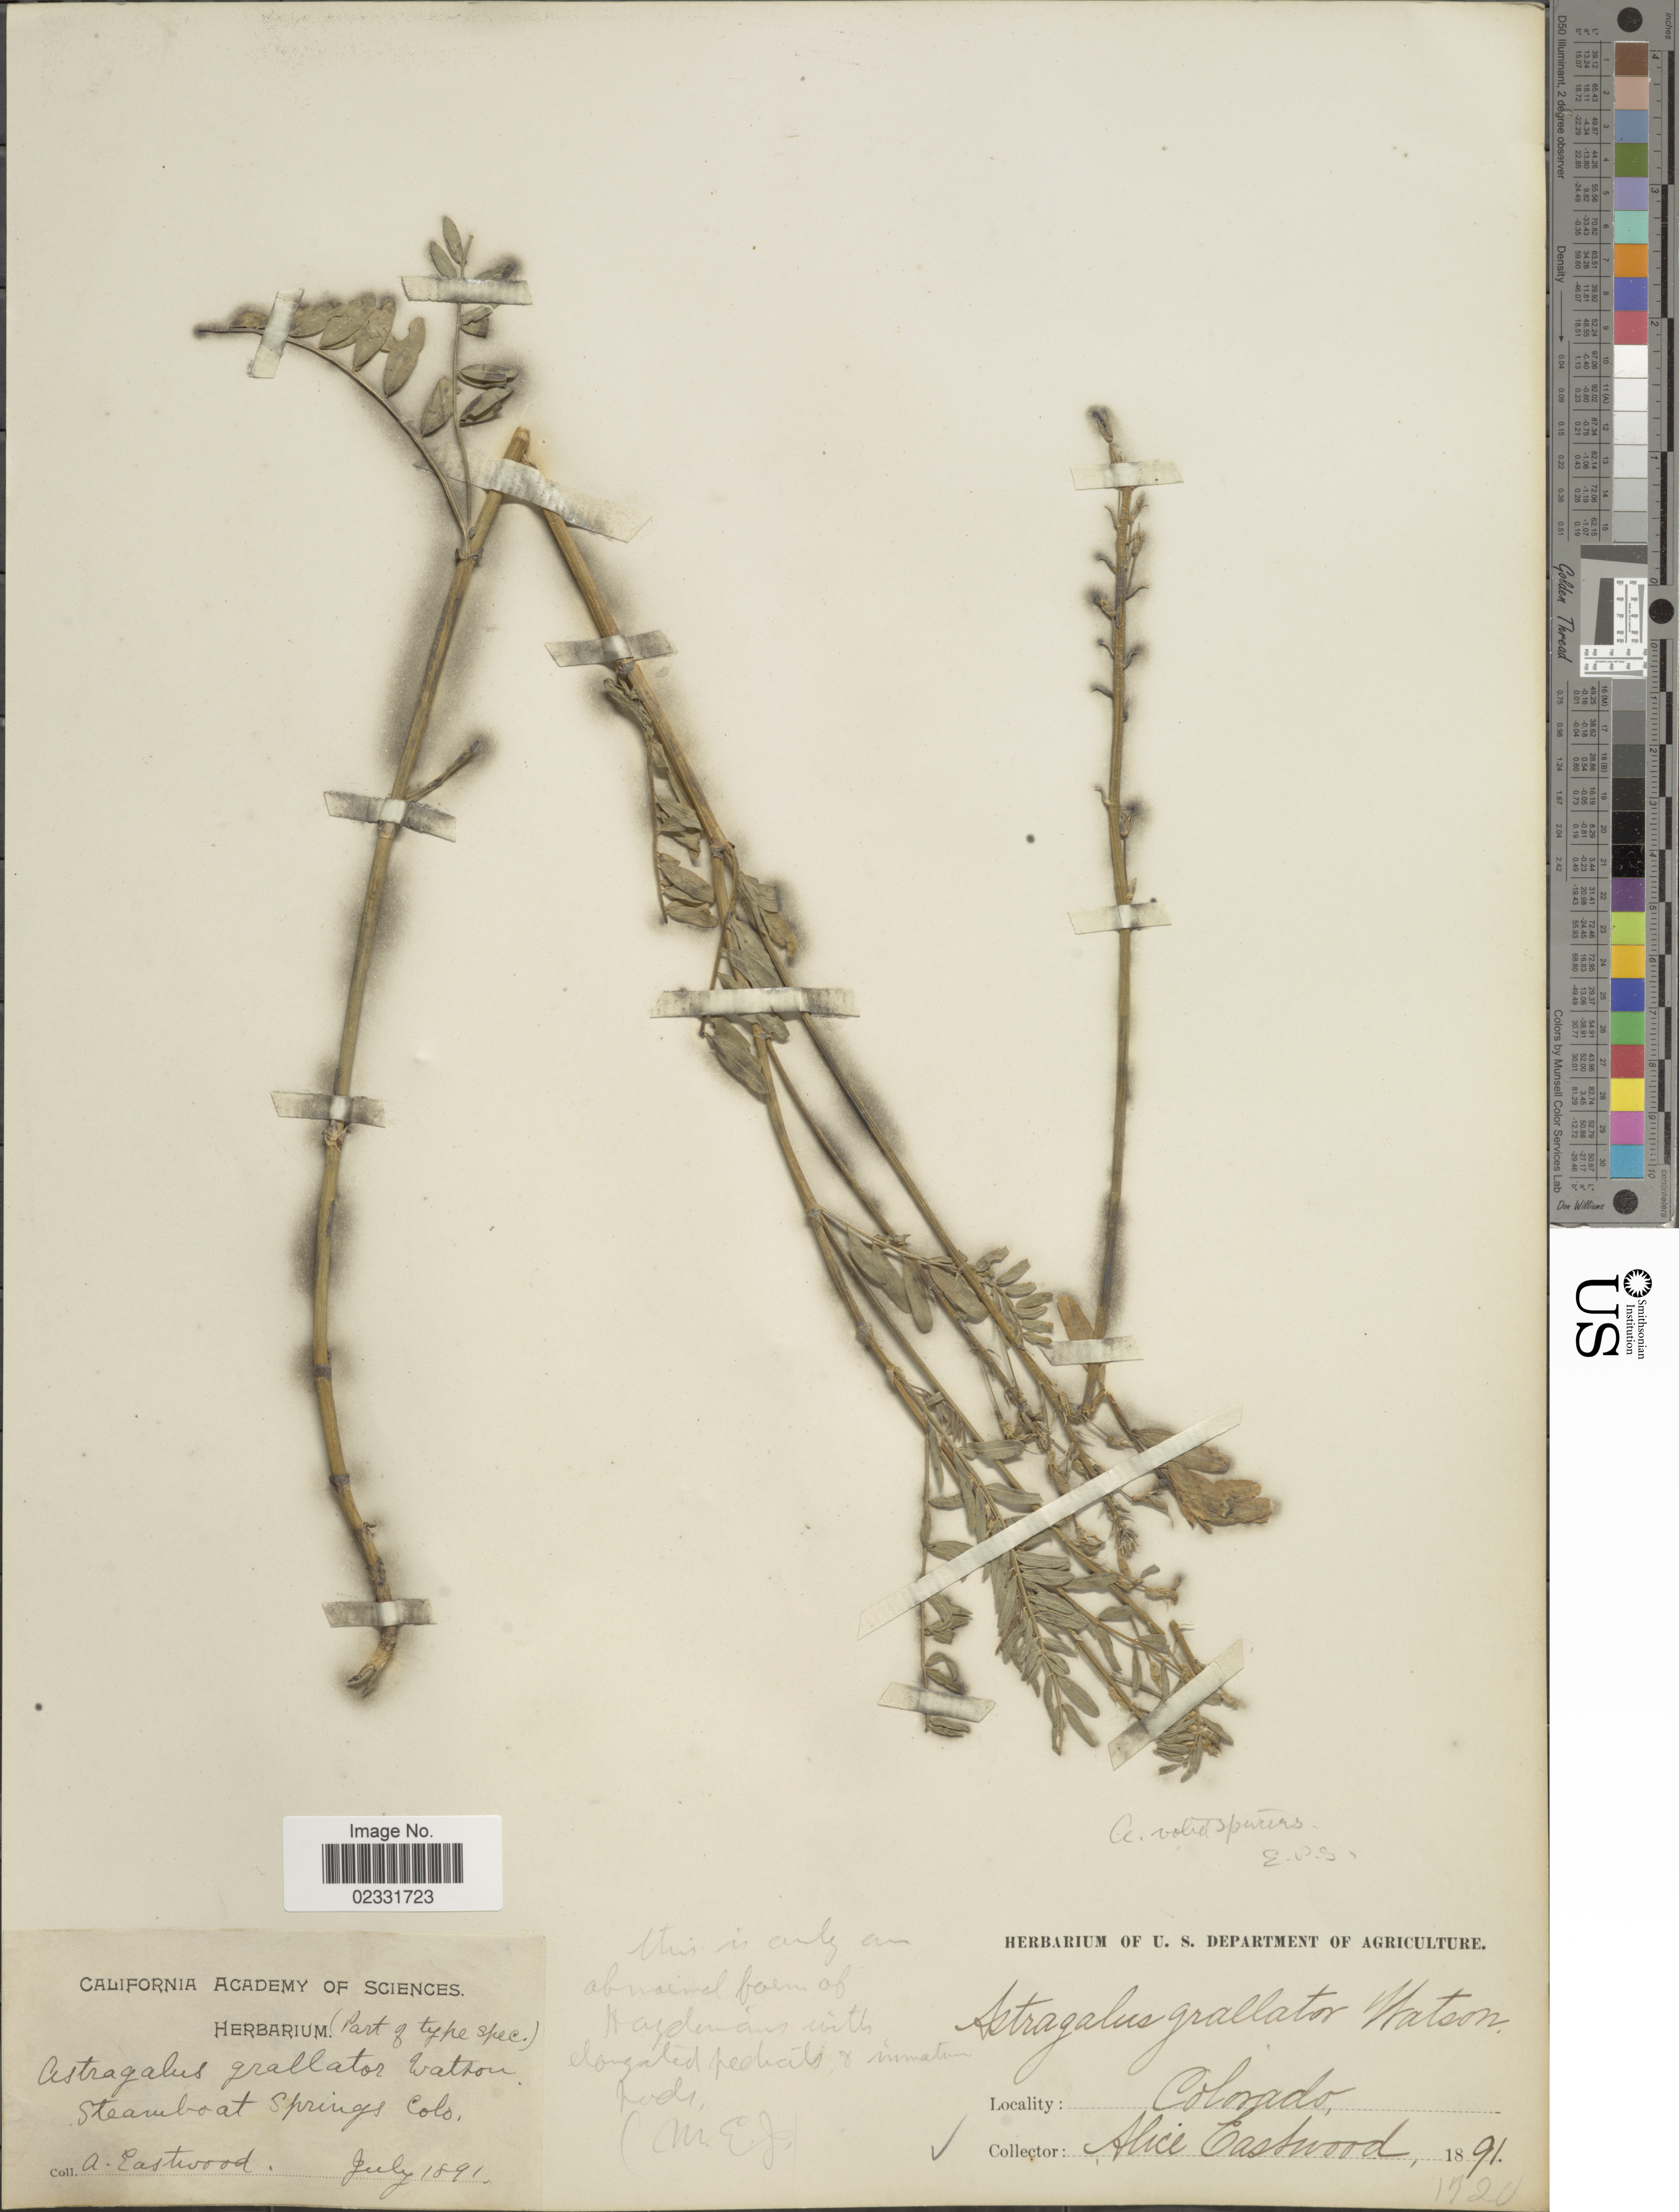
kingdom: Plantae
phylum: Tracheophyta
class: Magnoliopsida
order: Fabales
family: Fabaceae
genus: Astragalus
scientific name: Astragalus haydenianus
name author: A. Gray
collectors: A. Eastwood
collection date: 1891-07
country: United States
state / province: Colorado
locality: Steamboat Springs.